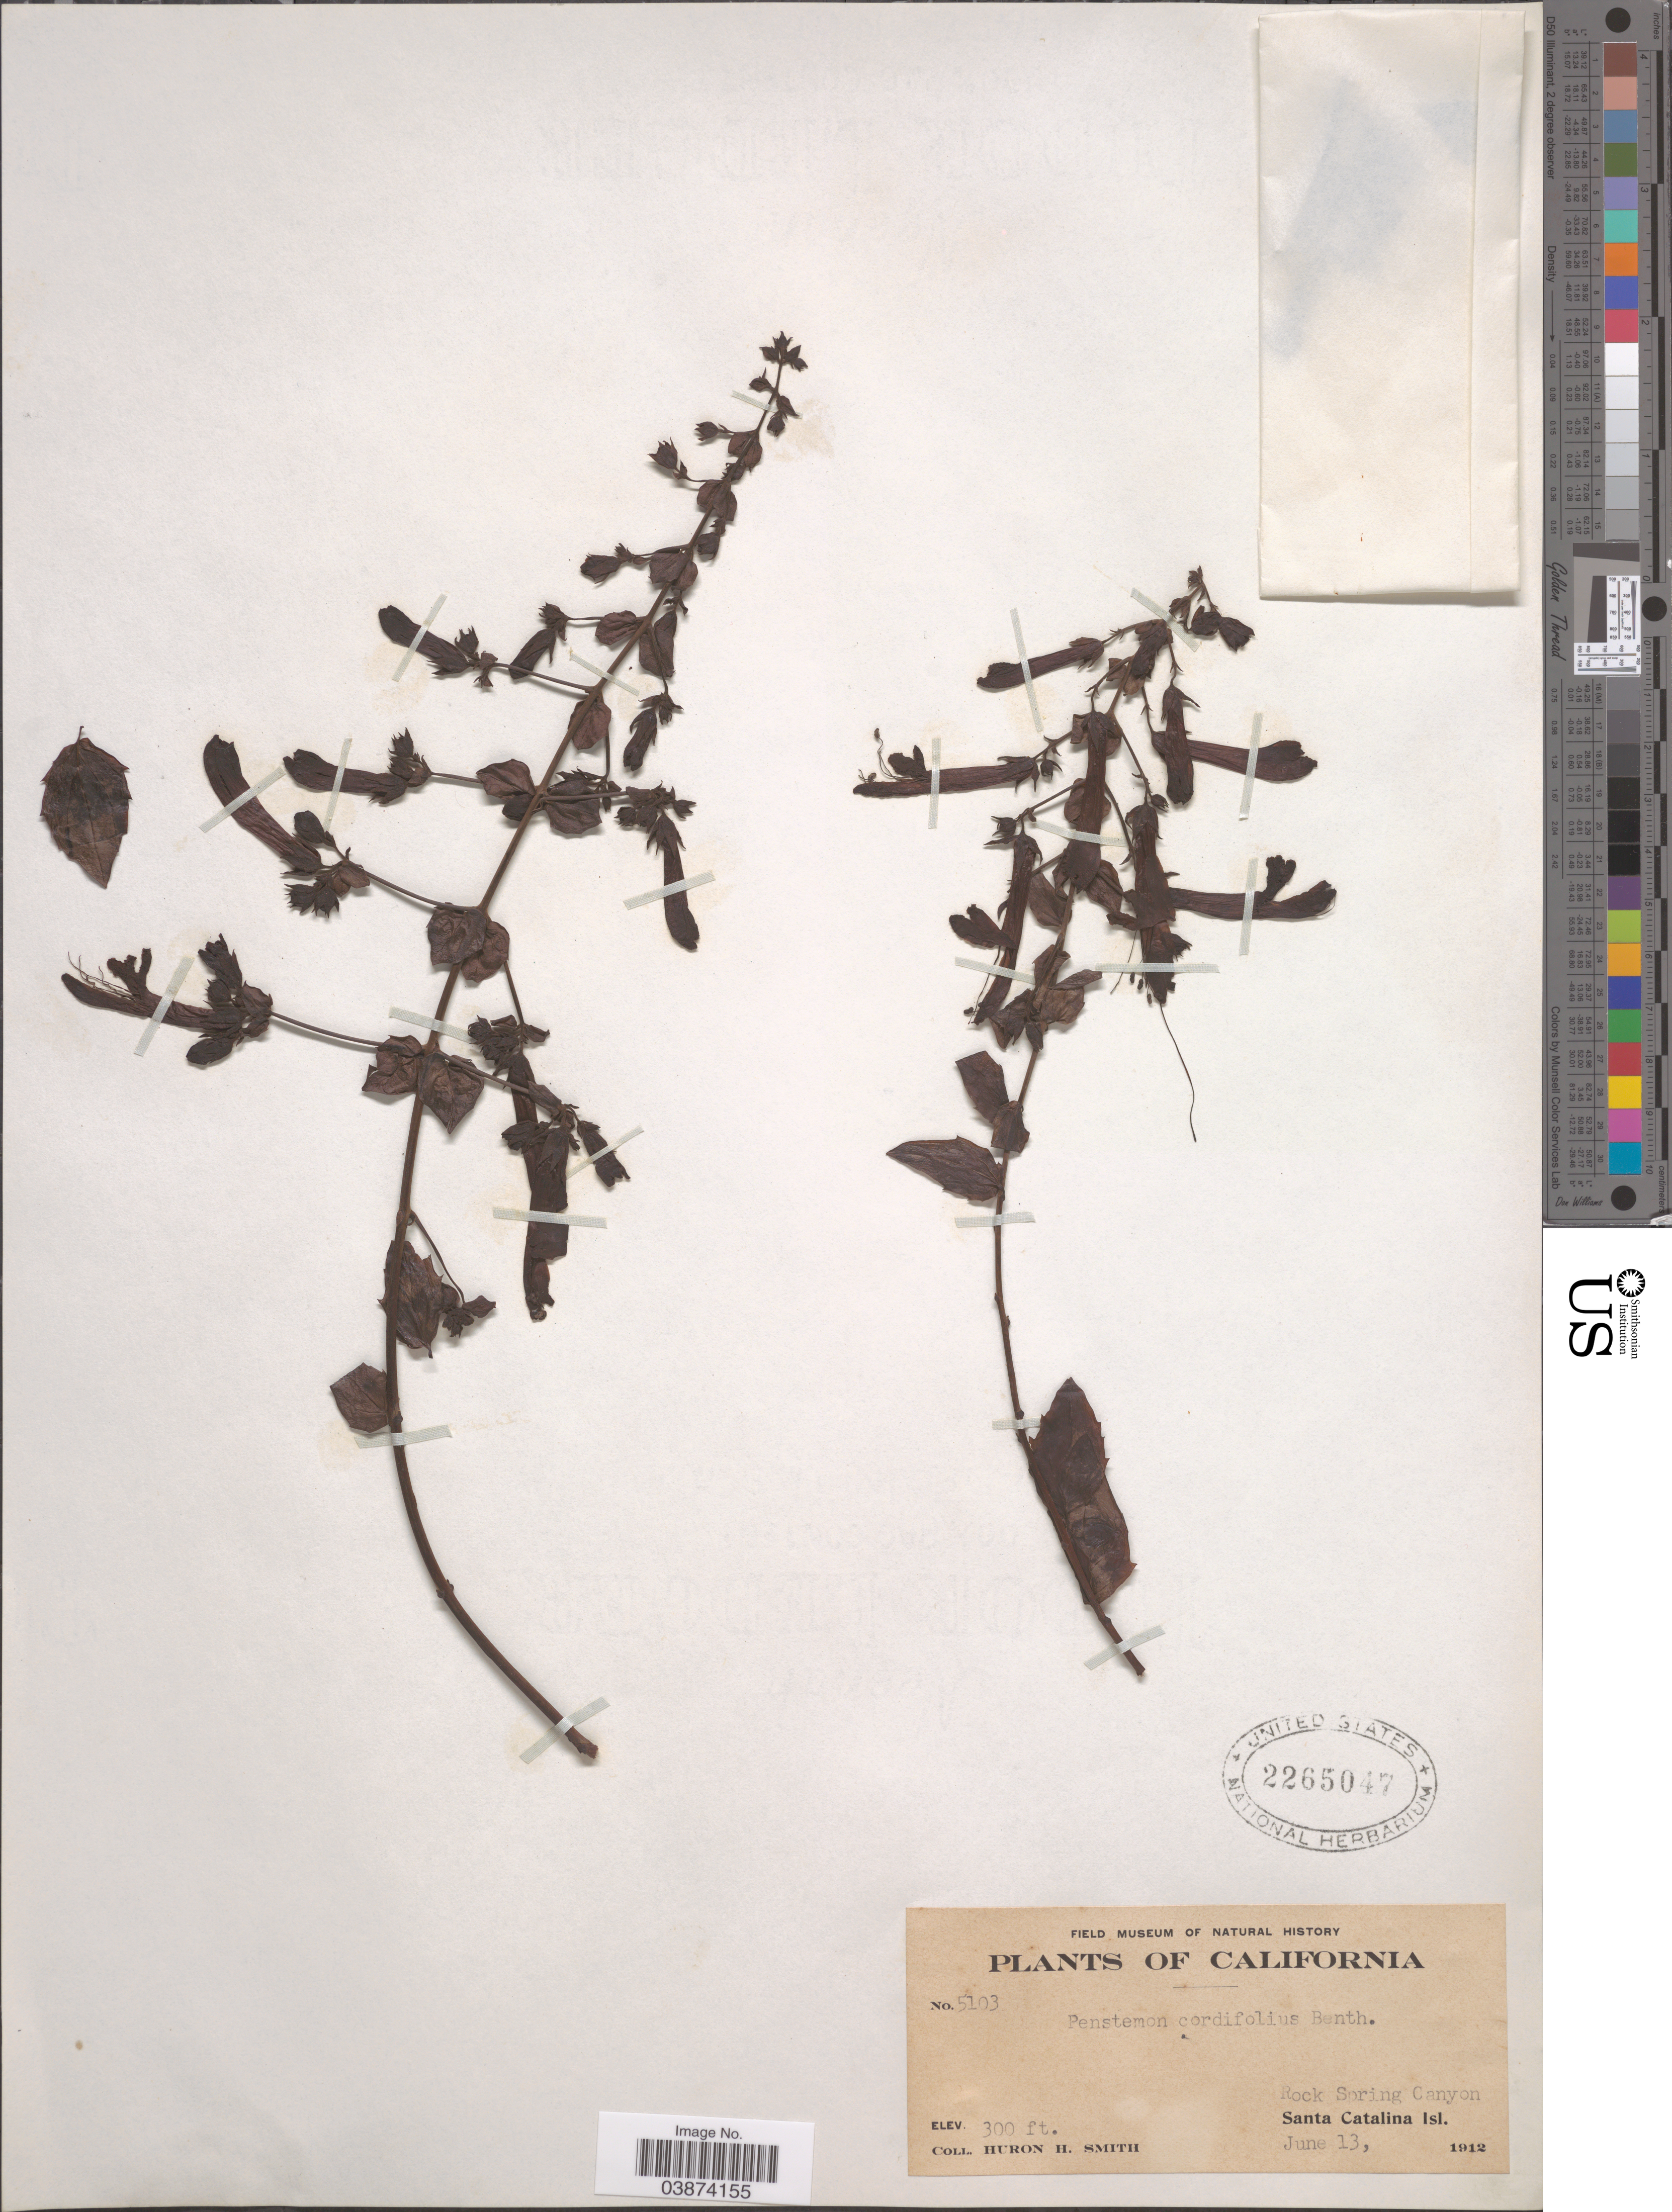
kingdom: Plantae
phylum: Tracheophyta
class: Magnoliopsida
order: Lamiales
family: Plantaginaceae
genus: Penstemon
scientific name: Penstemon cordifolius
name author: Benth.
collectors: Huron H. Smith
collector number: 5103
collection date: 1912-06-13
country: United States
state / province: California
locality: Rock Spring Canyon. Santa Catalina Isl.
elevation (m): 91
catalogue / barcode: US 2265047